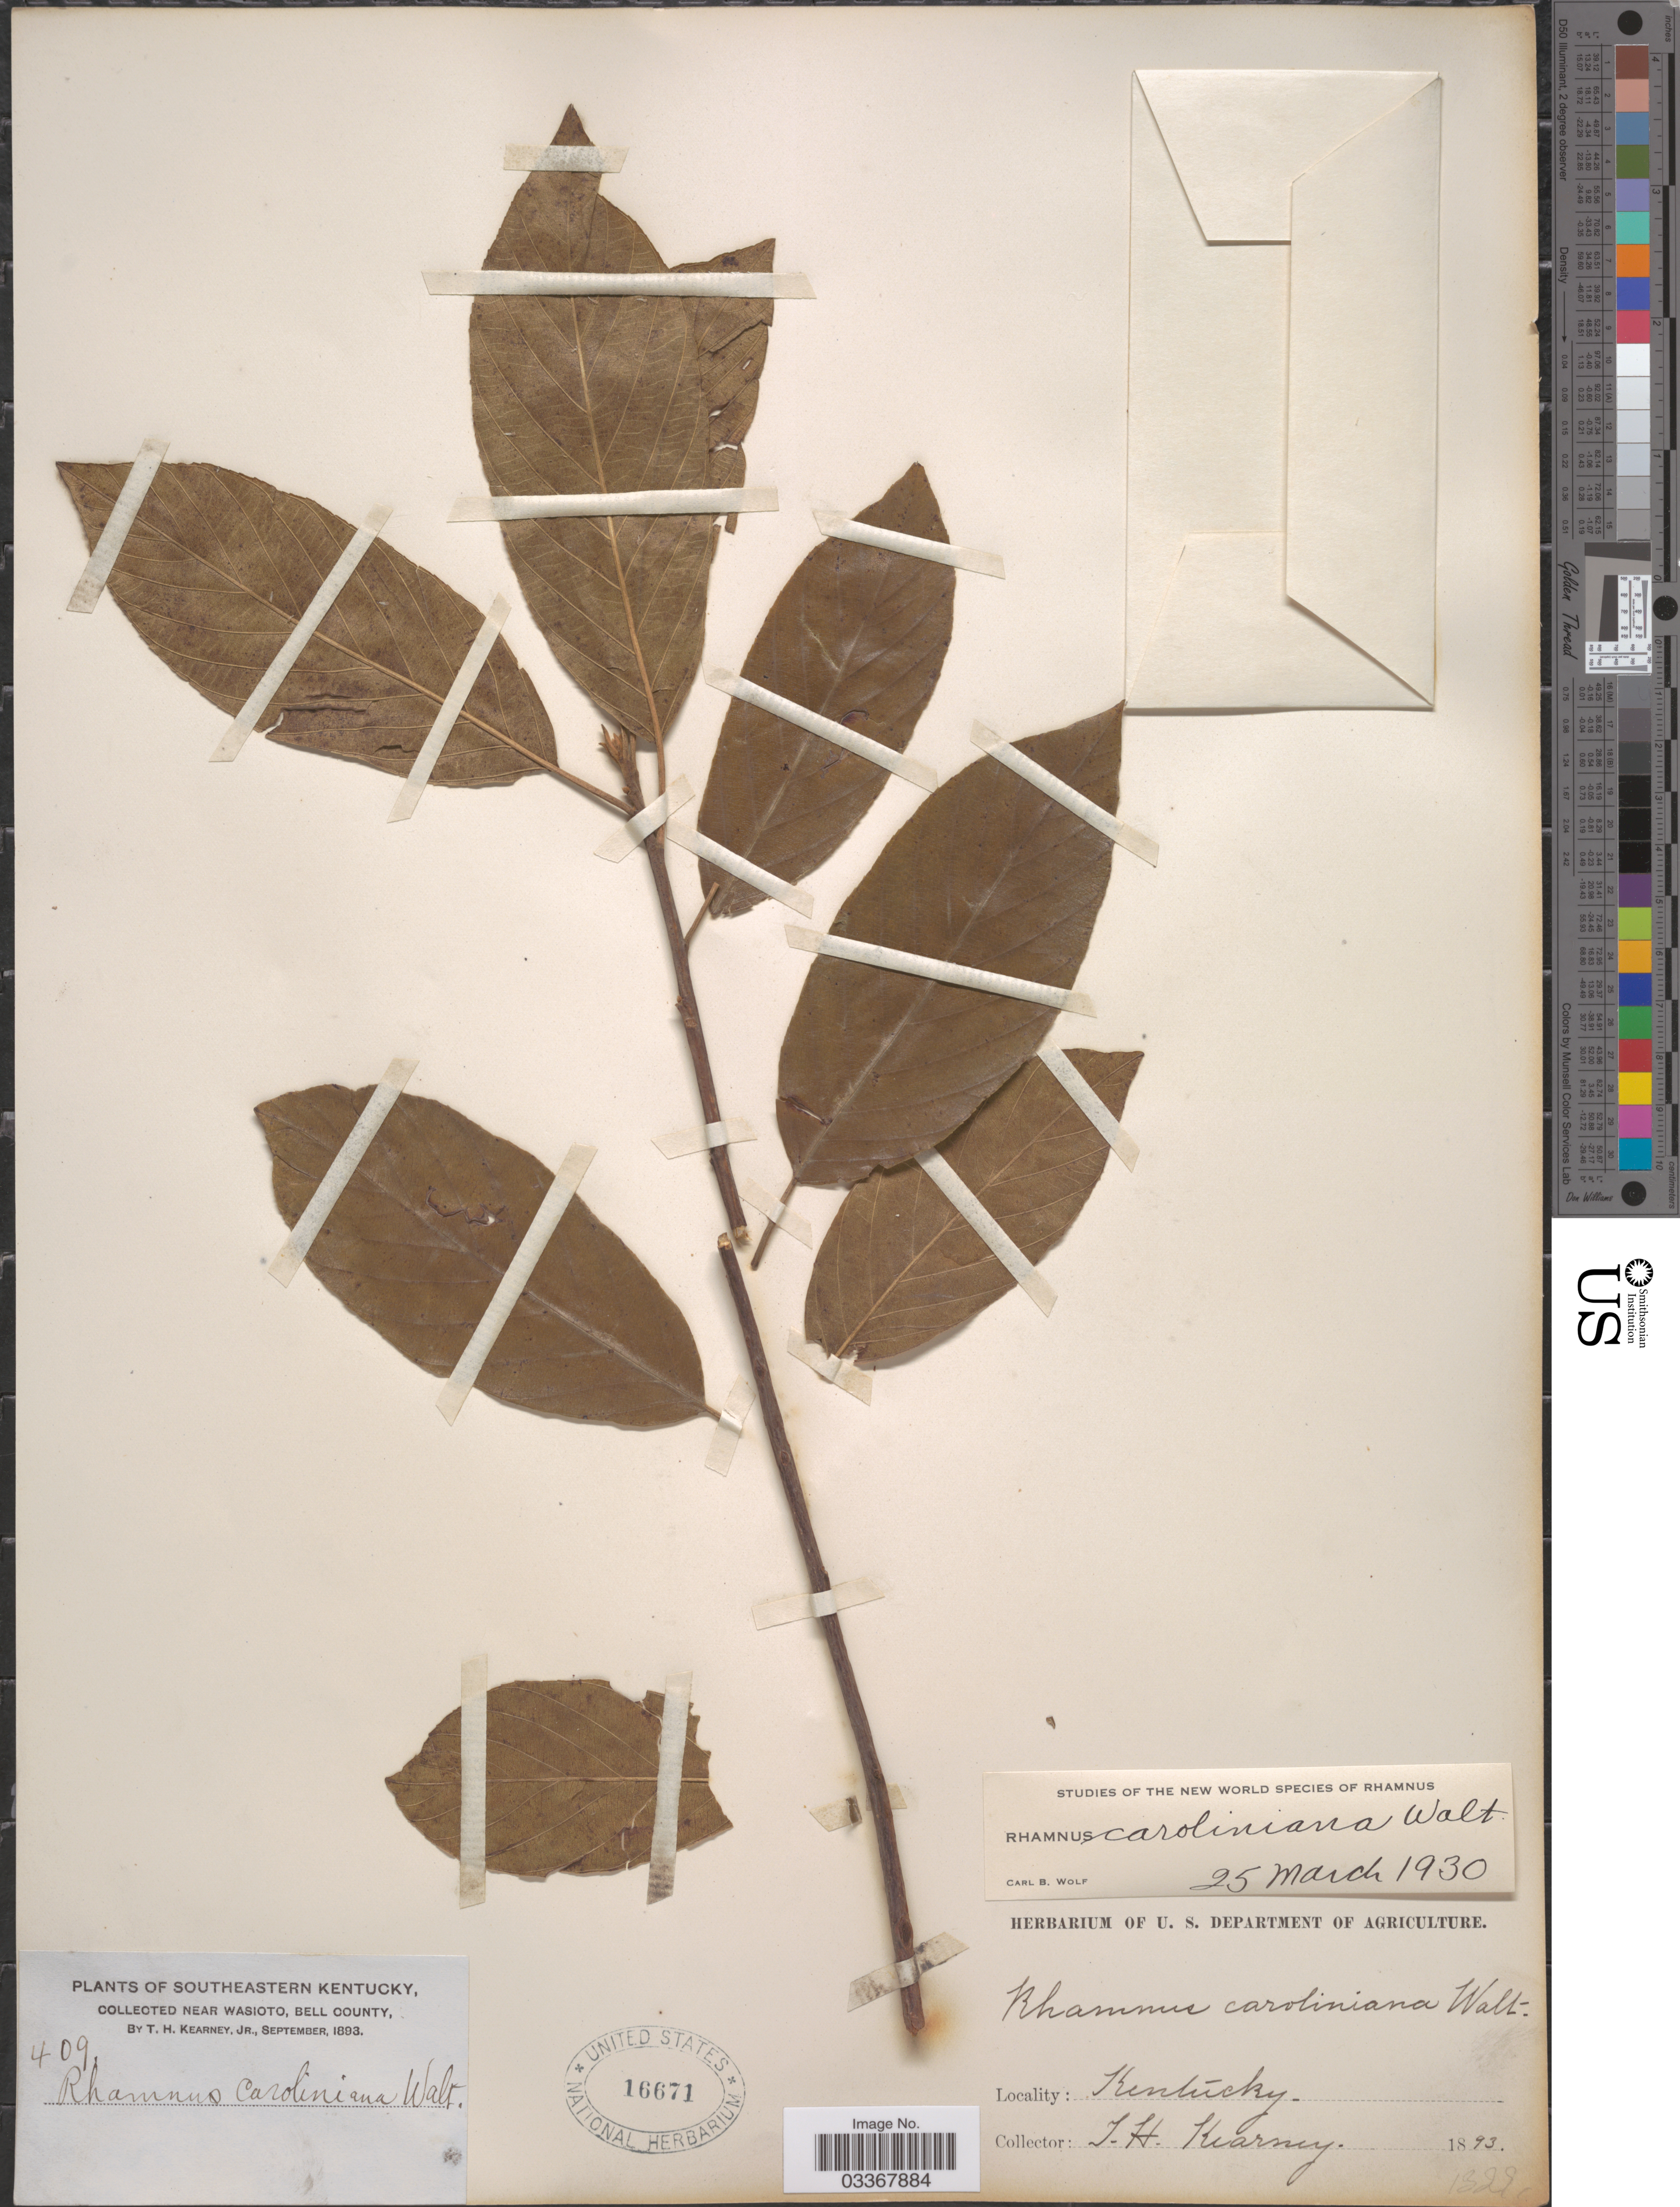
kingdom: Plantae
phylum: Tracheophyta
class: Magnoliopsida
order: Rosales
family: Rhamnaceae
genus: Frangula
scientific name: Frangula caroliniana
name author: (Walter) A. Gray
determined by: Strong, Mark T., (BOT), Smithsonian Institution - National Museum of Natural History (UNITED STATES)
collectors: T. H. Kearney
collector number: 409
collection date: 1893-09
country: United States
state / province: Kentucky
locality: Southeastern Kentucky, near Wasioto, Bell County.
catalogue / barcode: US 16671